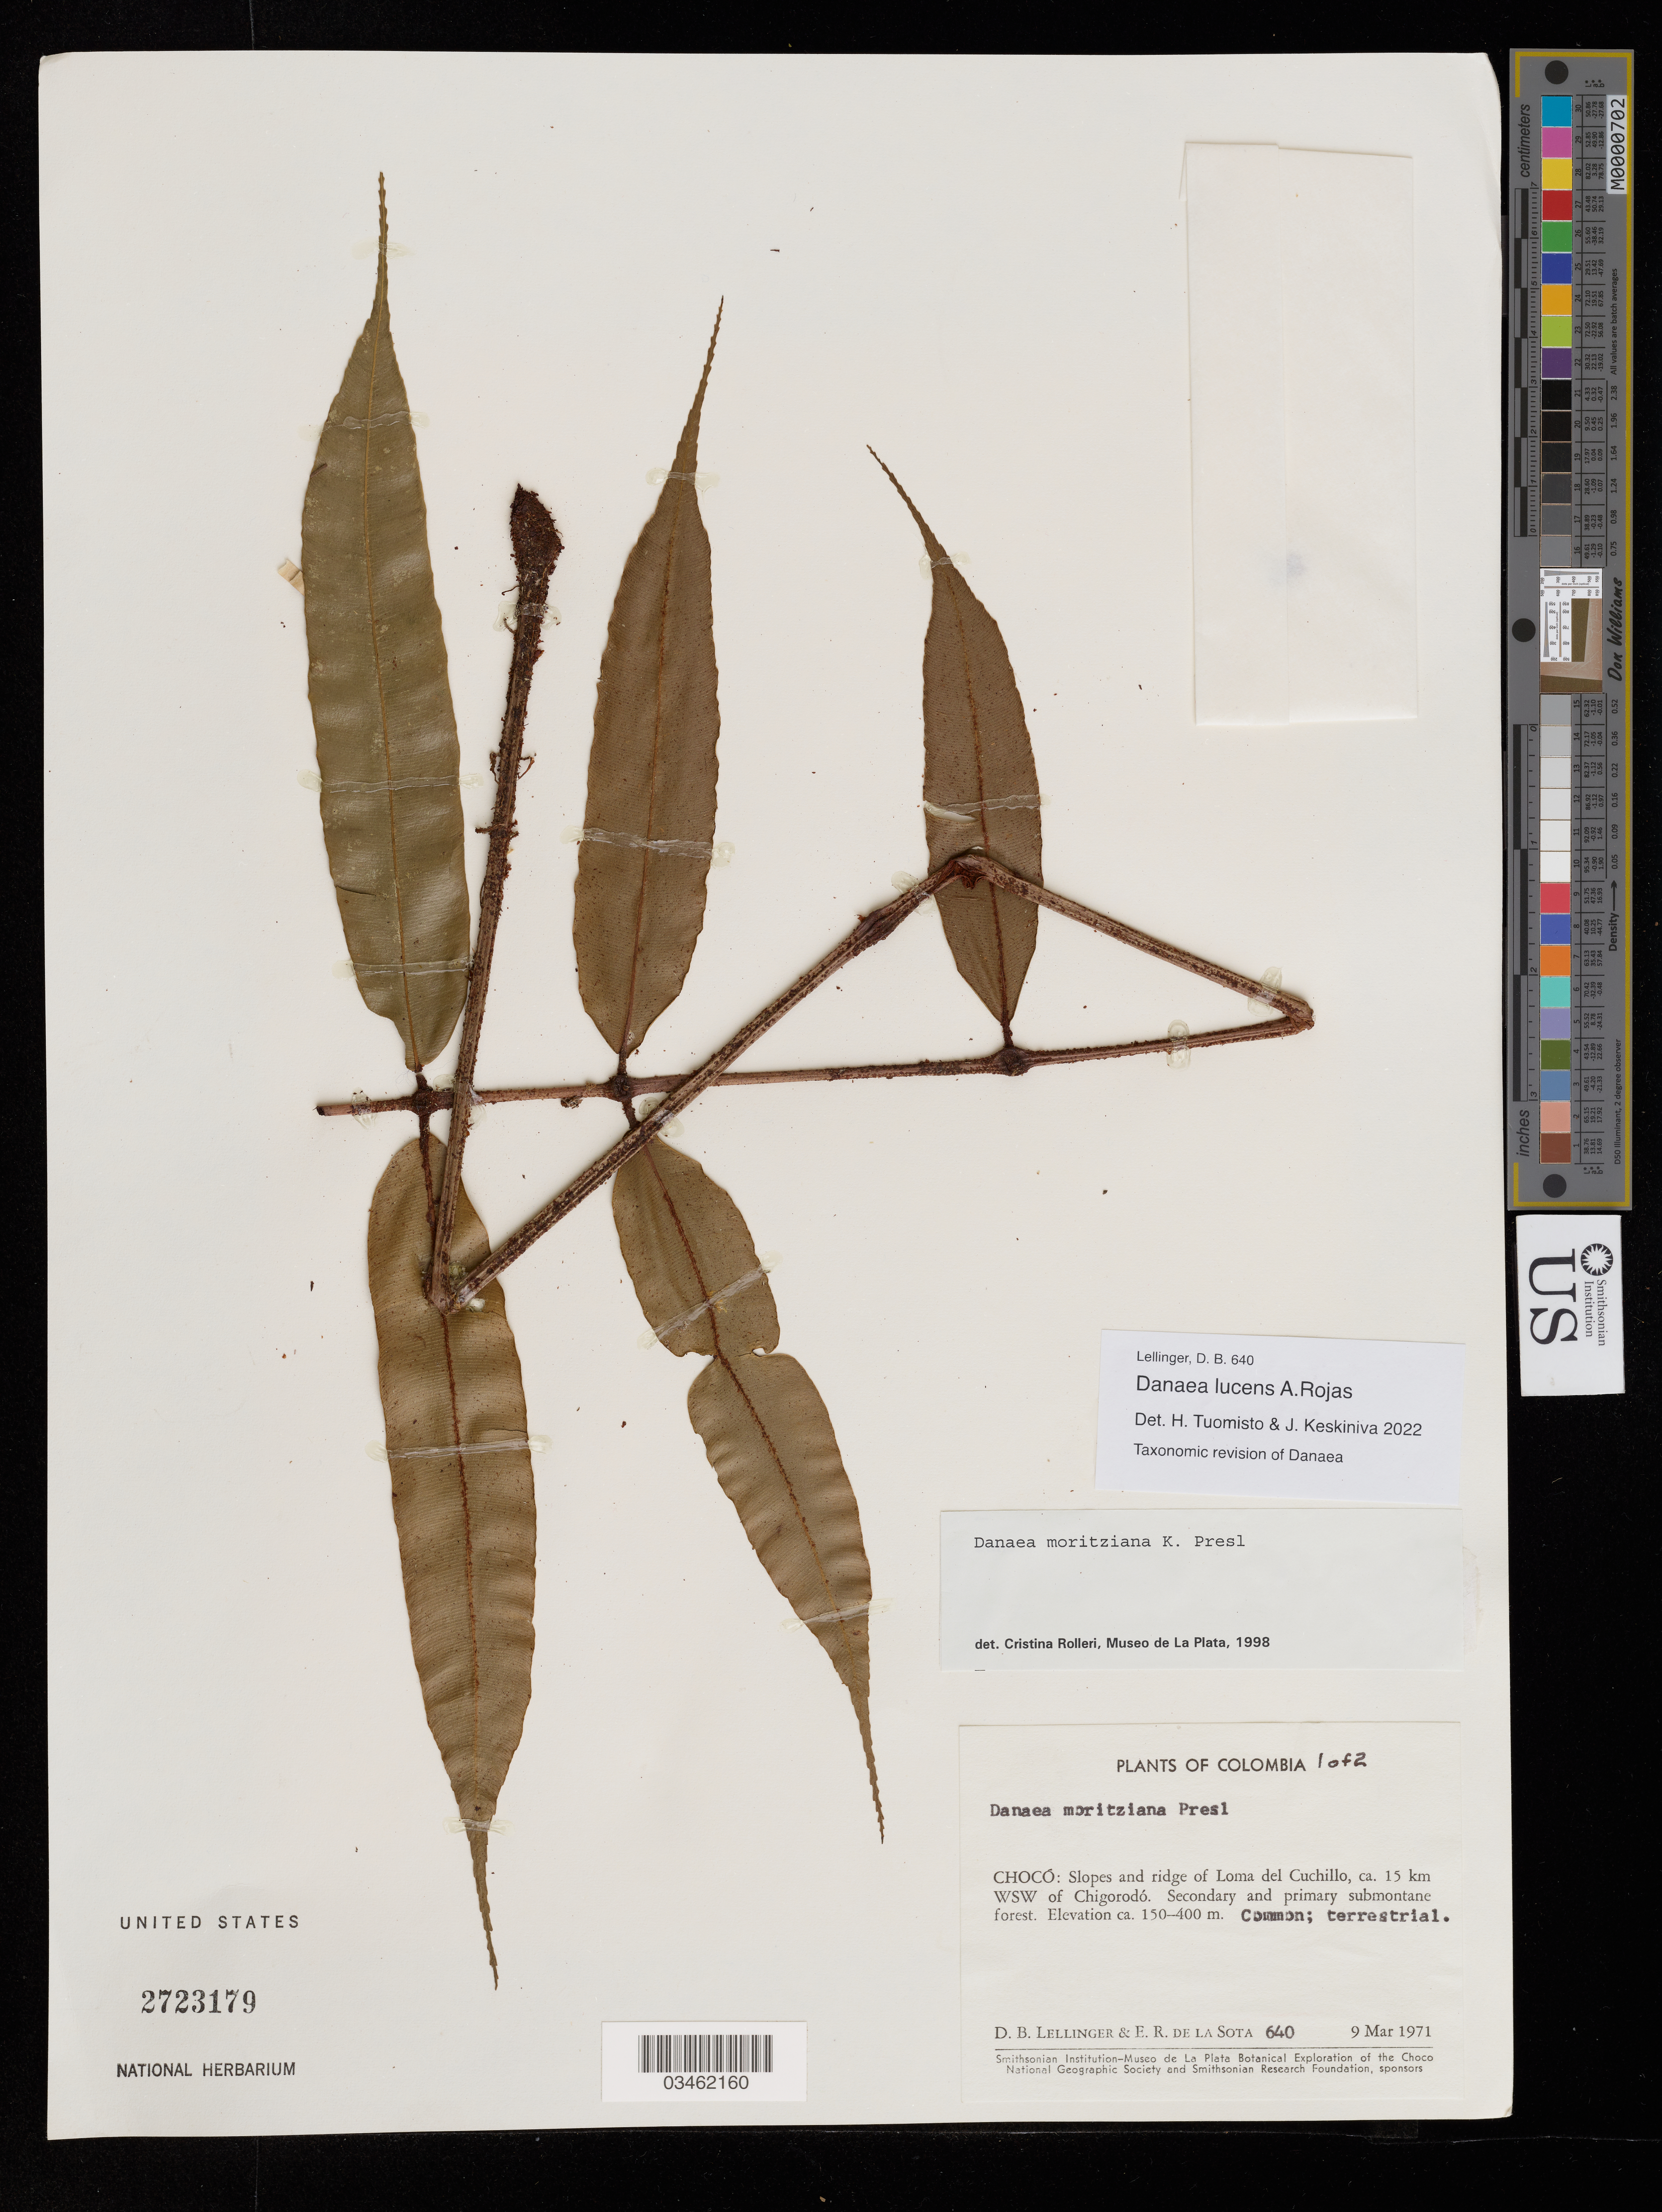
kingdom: Plantae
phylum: Tracheophyta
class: Polypodiopsida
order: Marattiales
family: Marattiaceae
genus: Danaea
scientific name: Danaea lucens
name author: A. Rojas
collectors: D. B. Lellinger & E. R. de la Sota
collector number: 640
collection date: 1971-03-09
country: Colombia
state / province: Chocó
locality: Slopes and ridge of Loma del Cuchillo, ca. 15 km WSW of Chigorodó.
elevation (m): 150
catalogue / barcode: US 2723179